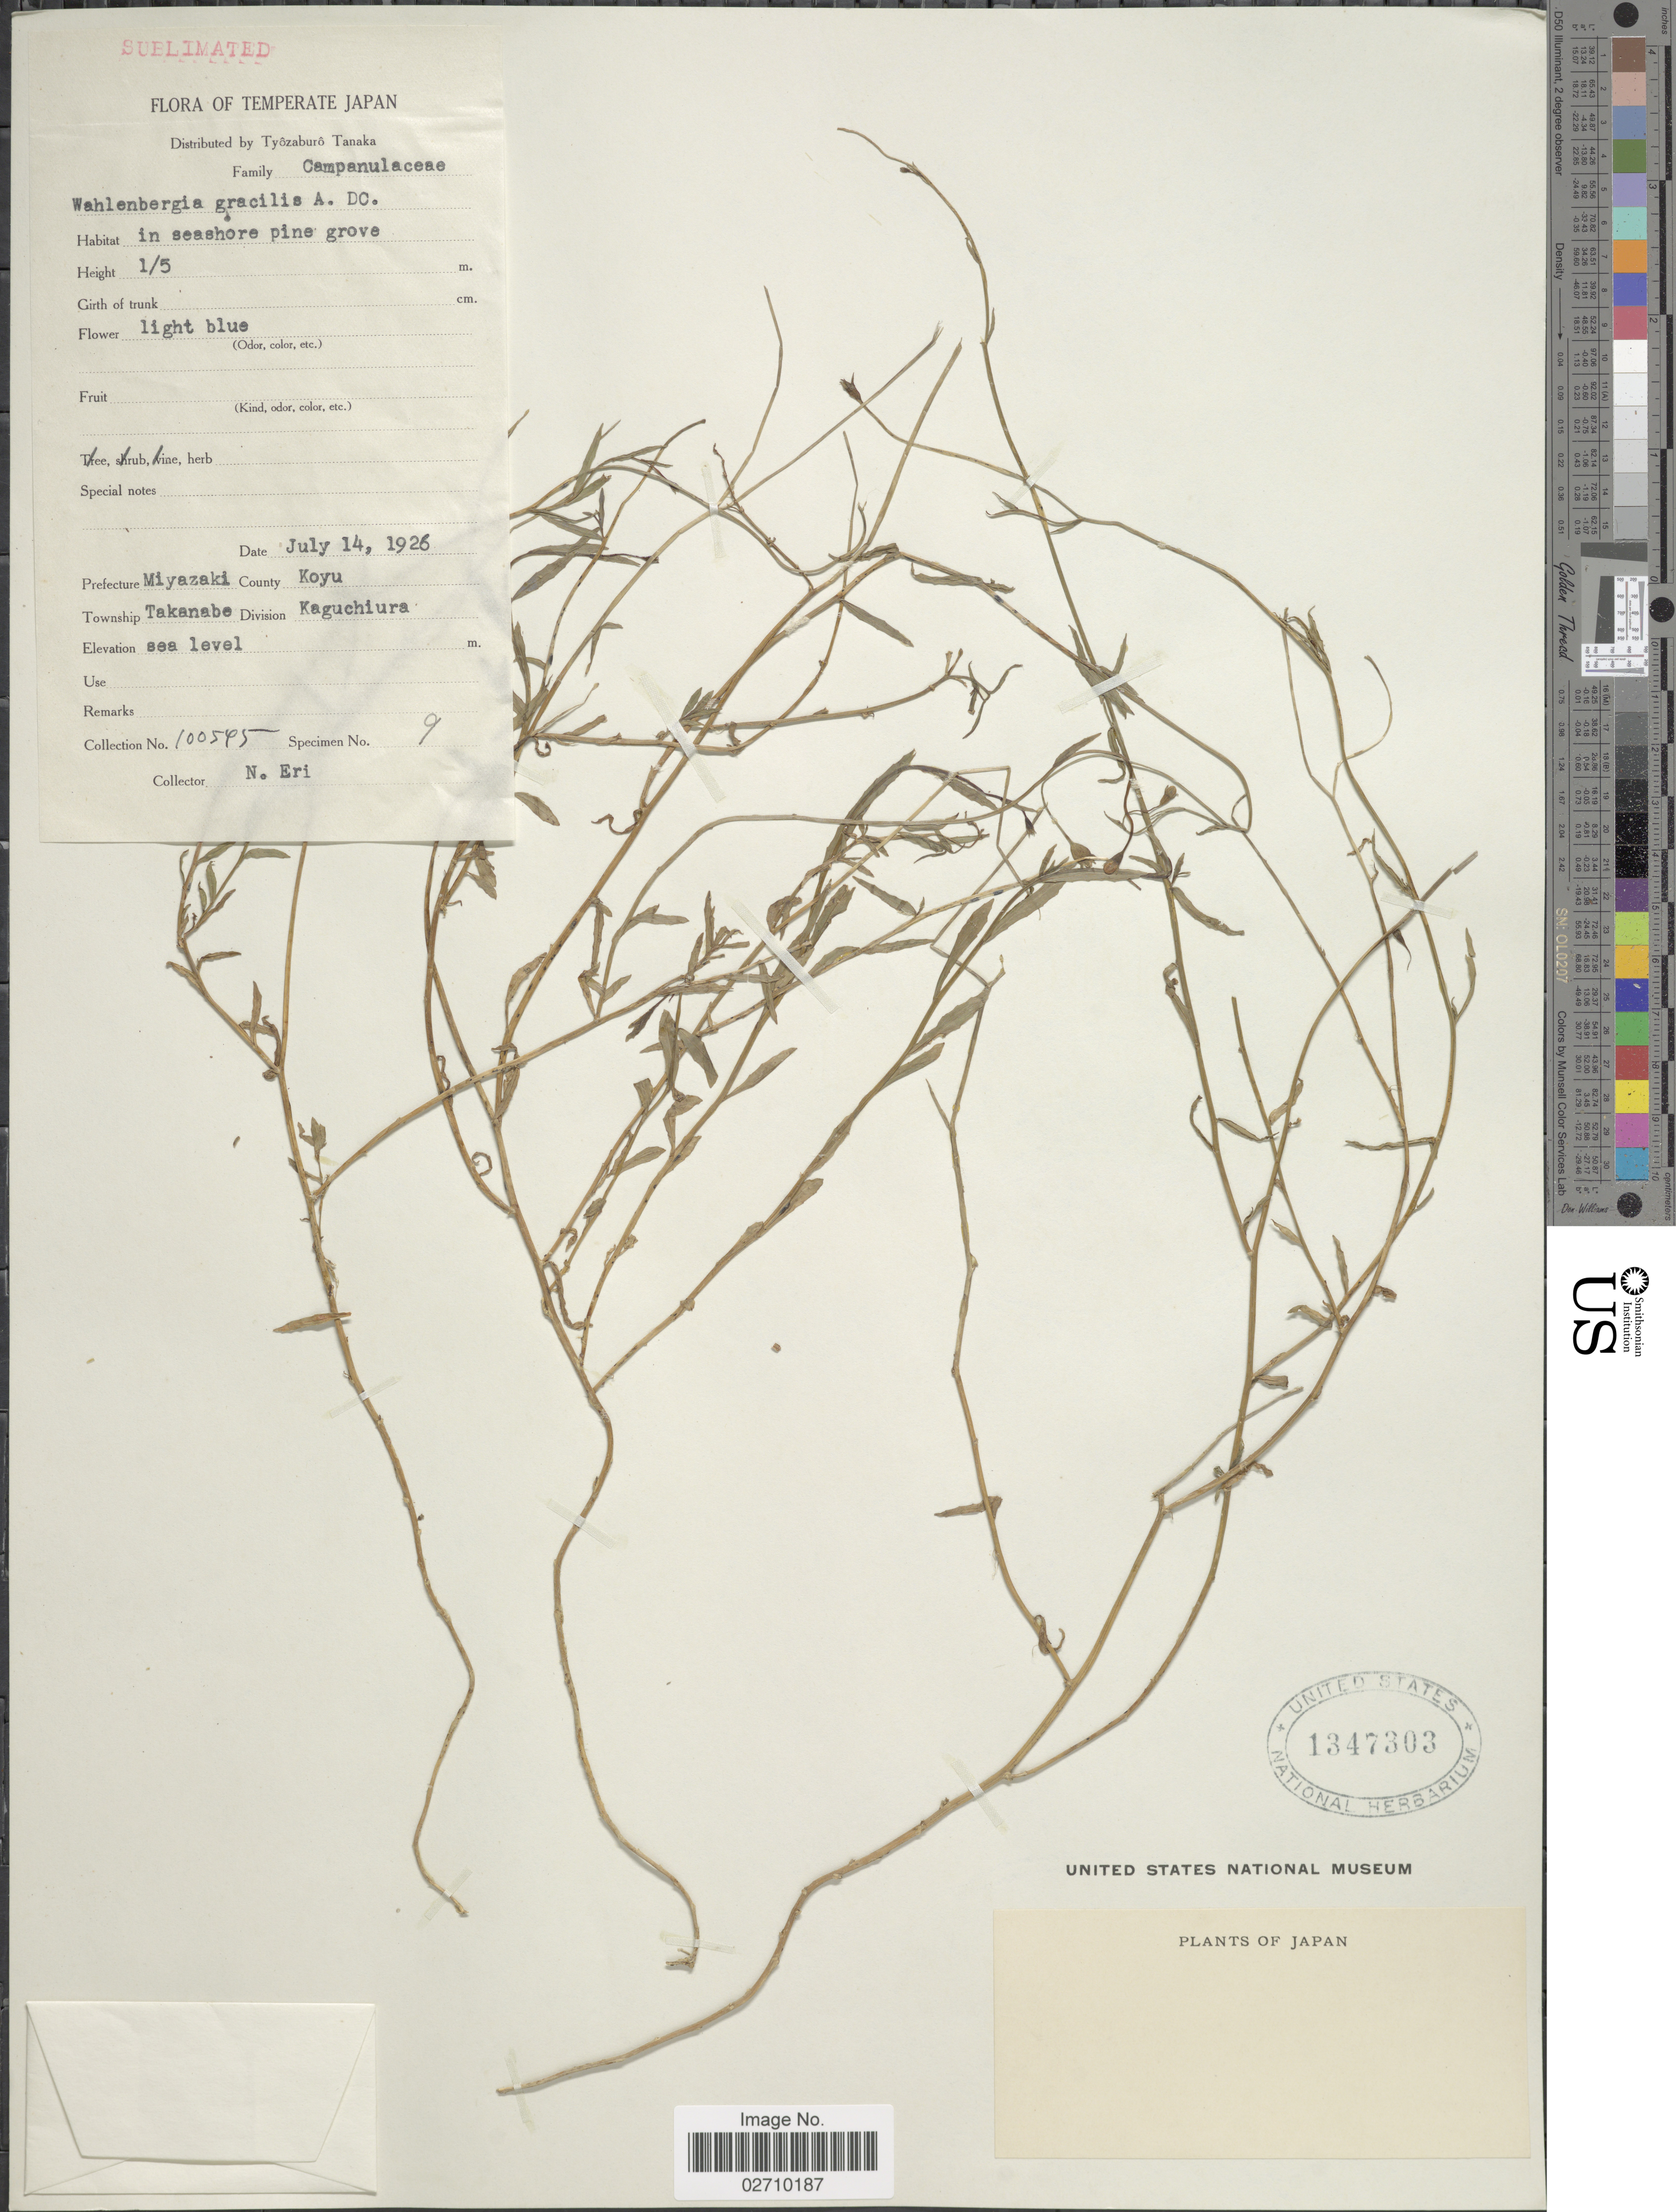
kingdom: Plantae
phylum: Tracheophyta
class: Magnoliopsida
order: Asterales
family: Campanulaceae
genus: Wahlenbergia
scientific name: Wahlenbergia gracilis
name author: A. DC.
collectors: N. Eri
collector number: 100575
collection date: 1926-07-14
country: Japan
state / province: Miyazaki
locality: Prefecture: Miyazaki. County: Koyu. Township: Takanabe. Division: Kaguchiura.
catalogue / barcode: US 1347303